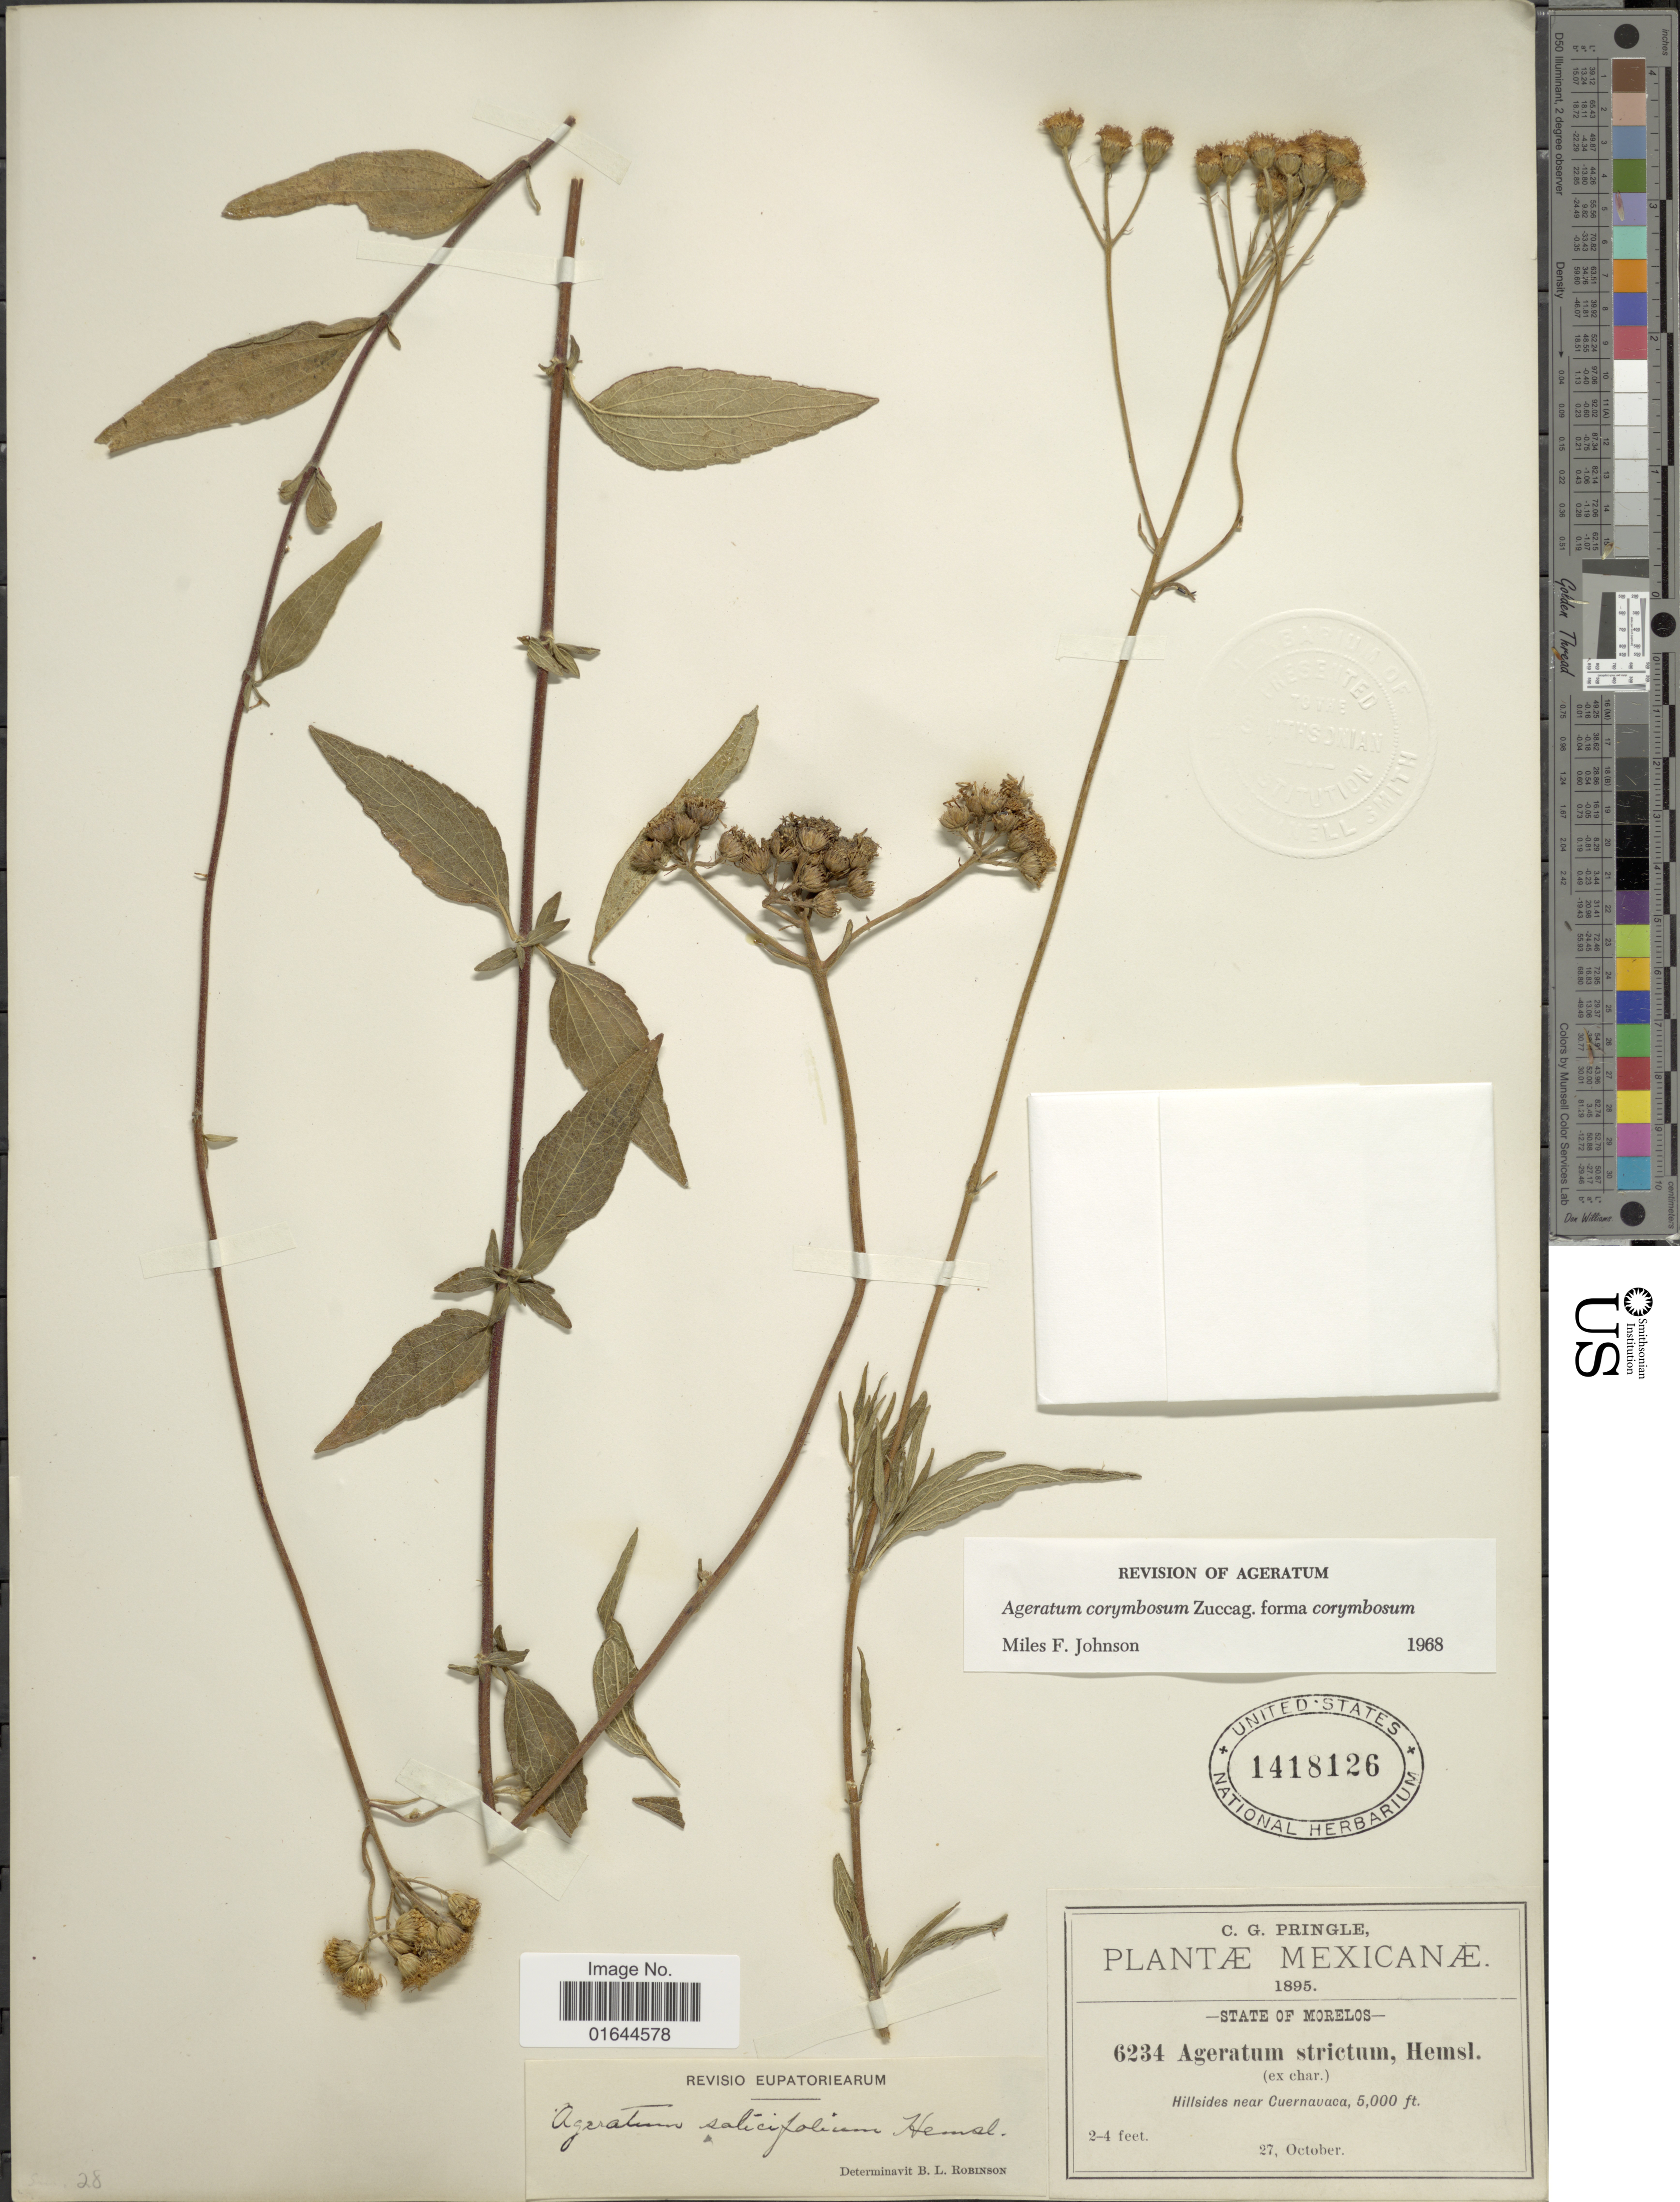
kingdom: Plantae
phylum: Tracheophyta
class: Magnoliopsida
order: Asterales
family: Asteraceae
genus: Ageratum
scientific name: Ageratum corymbosum f. corymbosum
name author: Zuccagni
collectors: C. G. Pringle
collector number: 6234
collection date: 1895-10-27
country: Mexico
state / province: Morelos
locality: State of Morelos. Hillsides near Cuernavaca.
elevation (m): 1524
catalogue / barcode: US 1418126